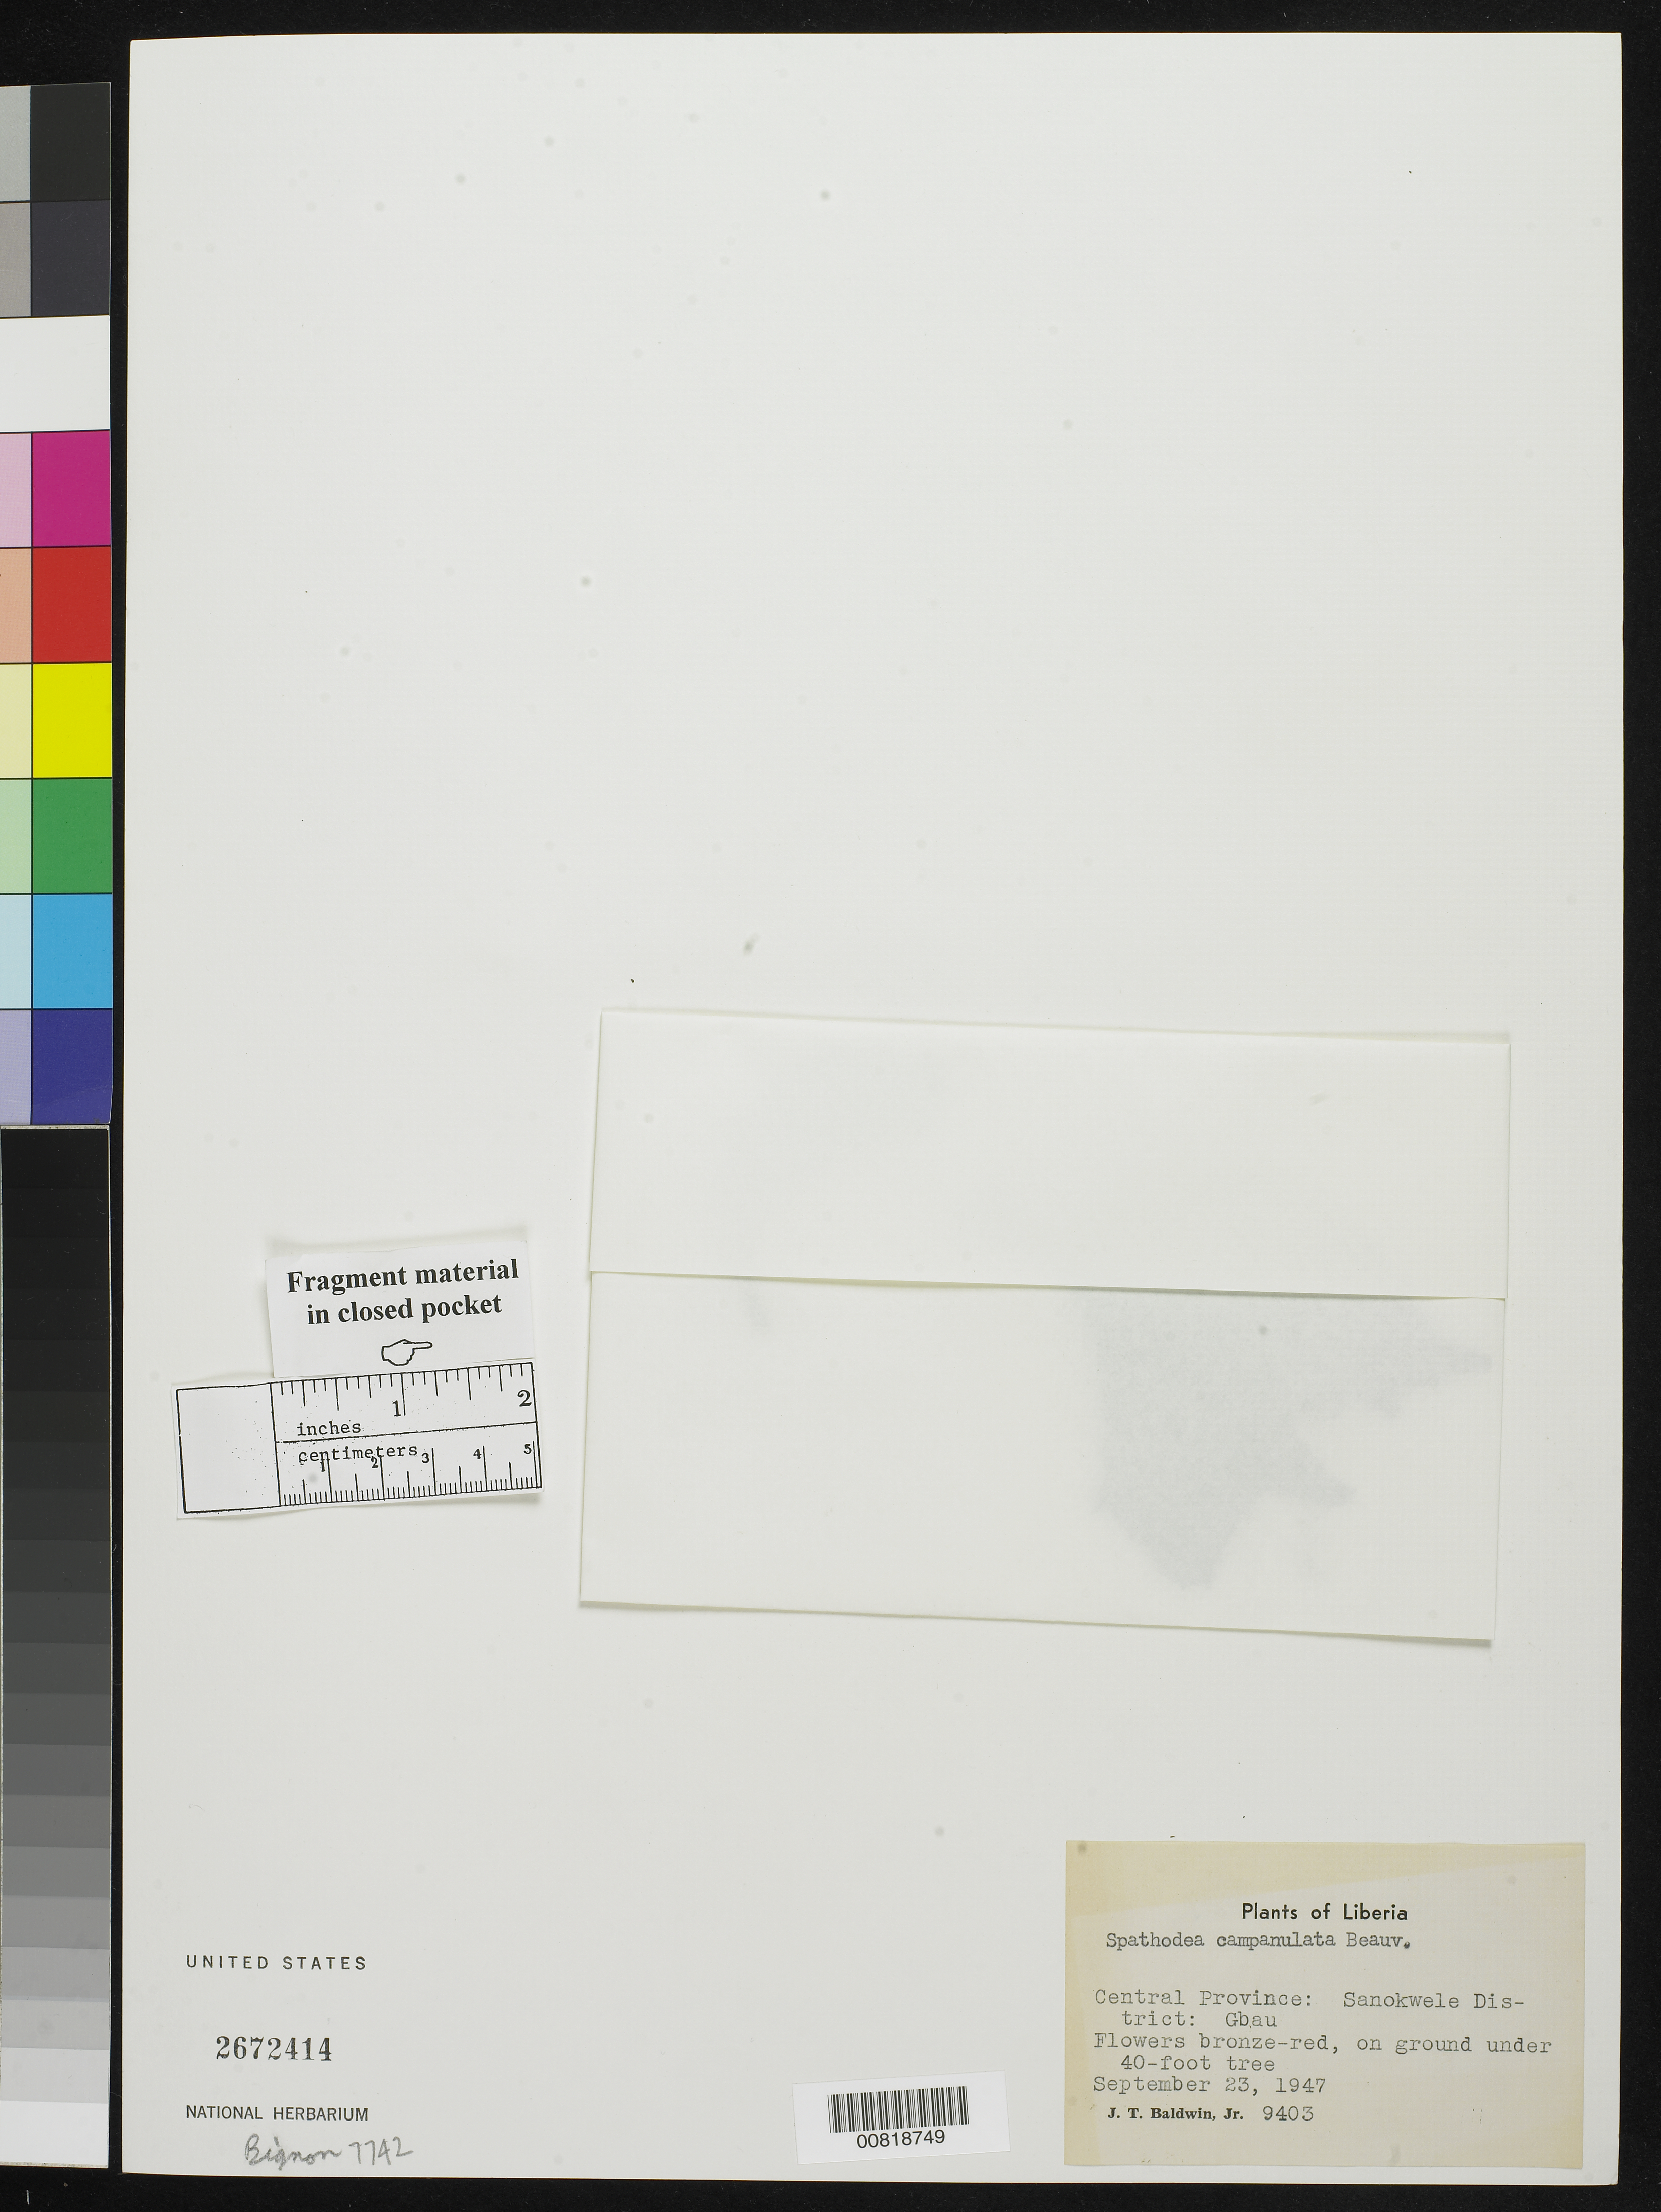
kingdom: Plantae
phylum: Tracheophyta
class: Magnoliopsida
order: Lamiales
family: Bignoniaceae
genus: Spathodea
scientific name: Spathodea campanulata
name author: P. Beauv.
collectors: J. T. Baldwin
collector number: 9403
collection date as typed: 23 Sep 1947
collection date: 1947-09-23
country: Liberia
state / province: Nimba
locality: Central Province: Sanokwele District, Gbau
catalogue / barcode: US 2672414